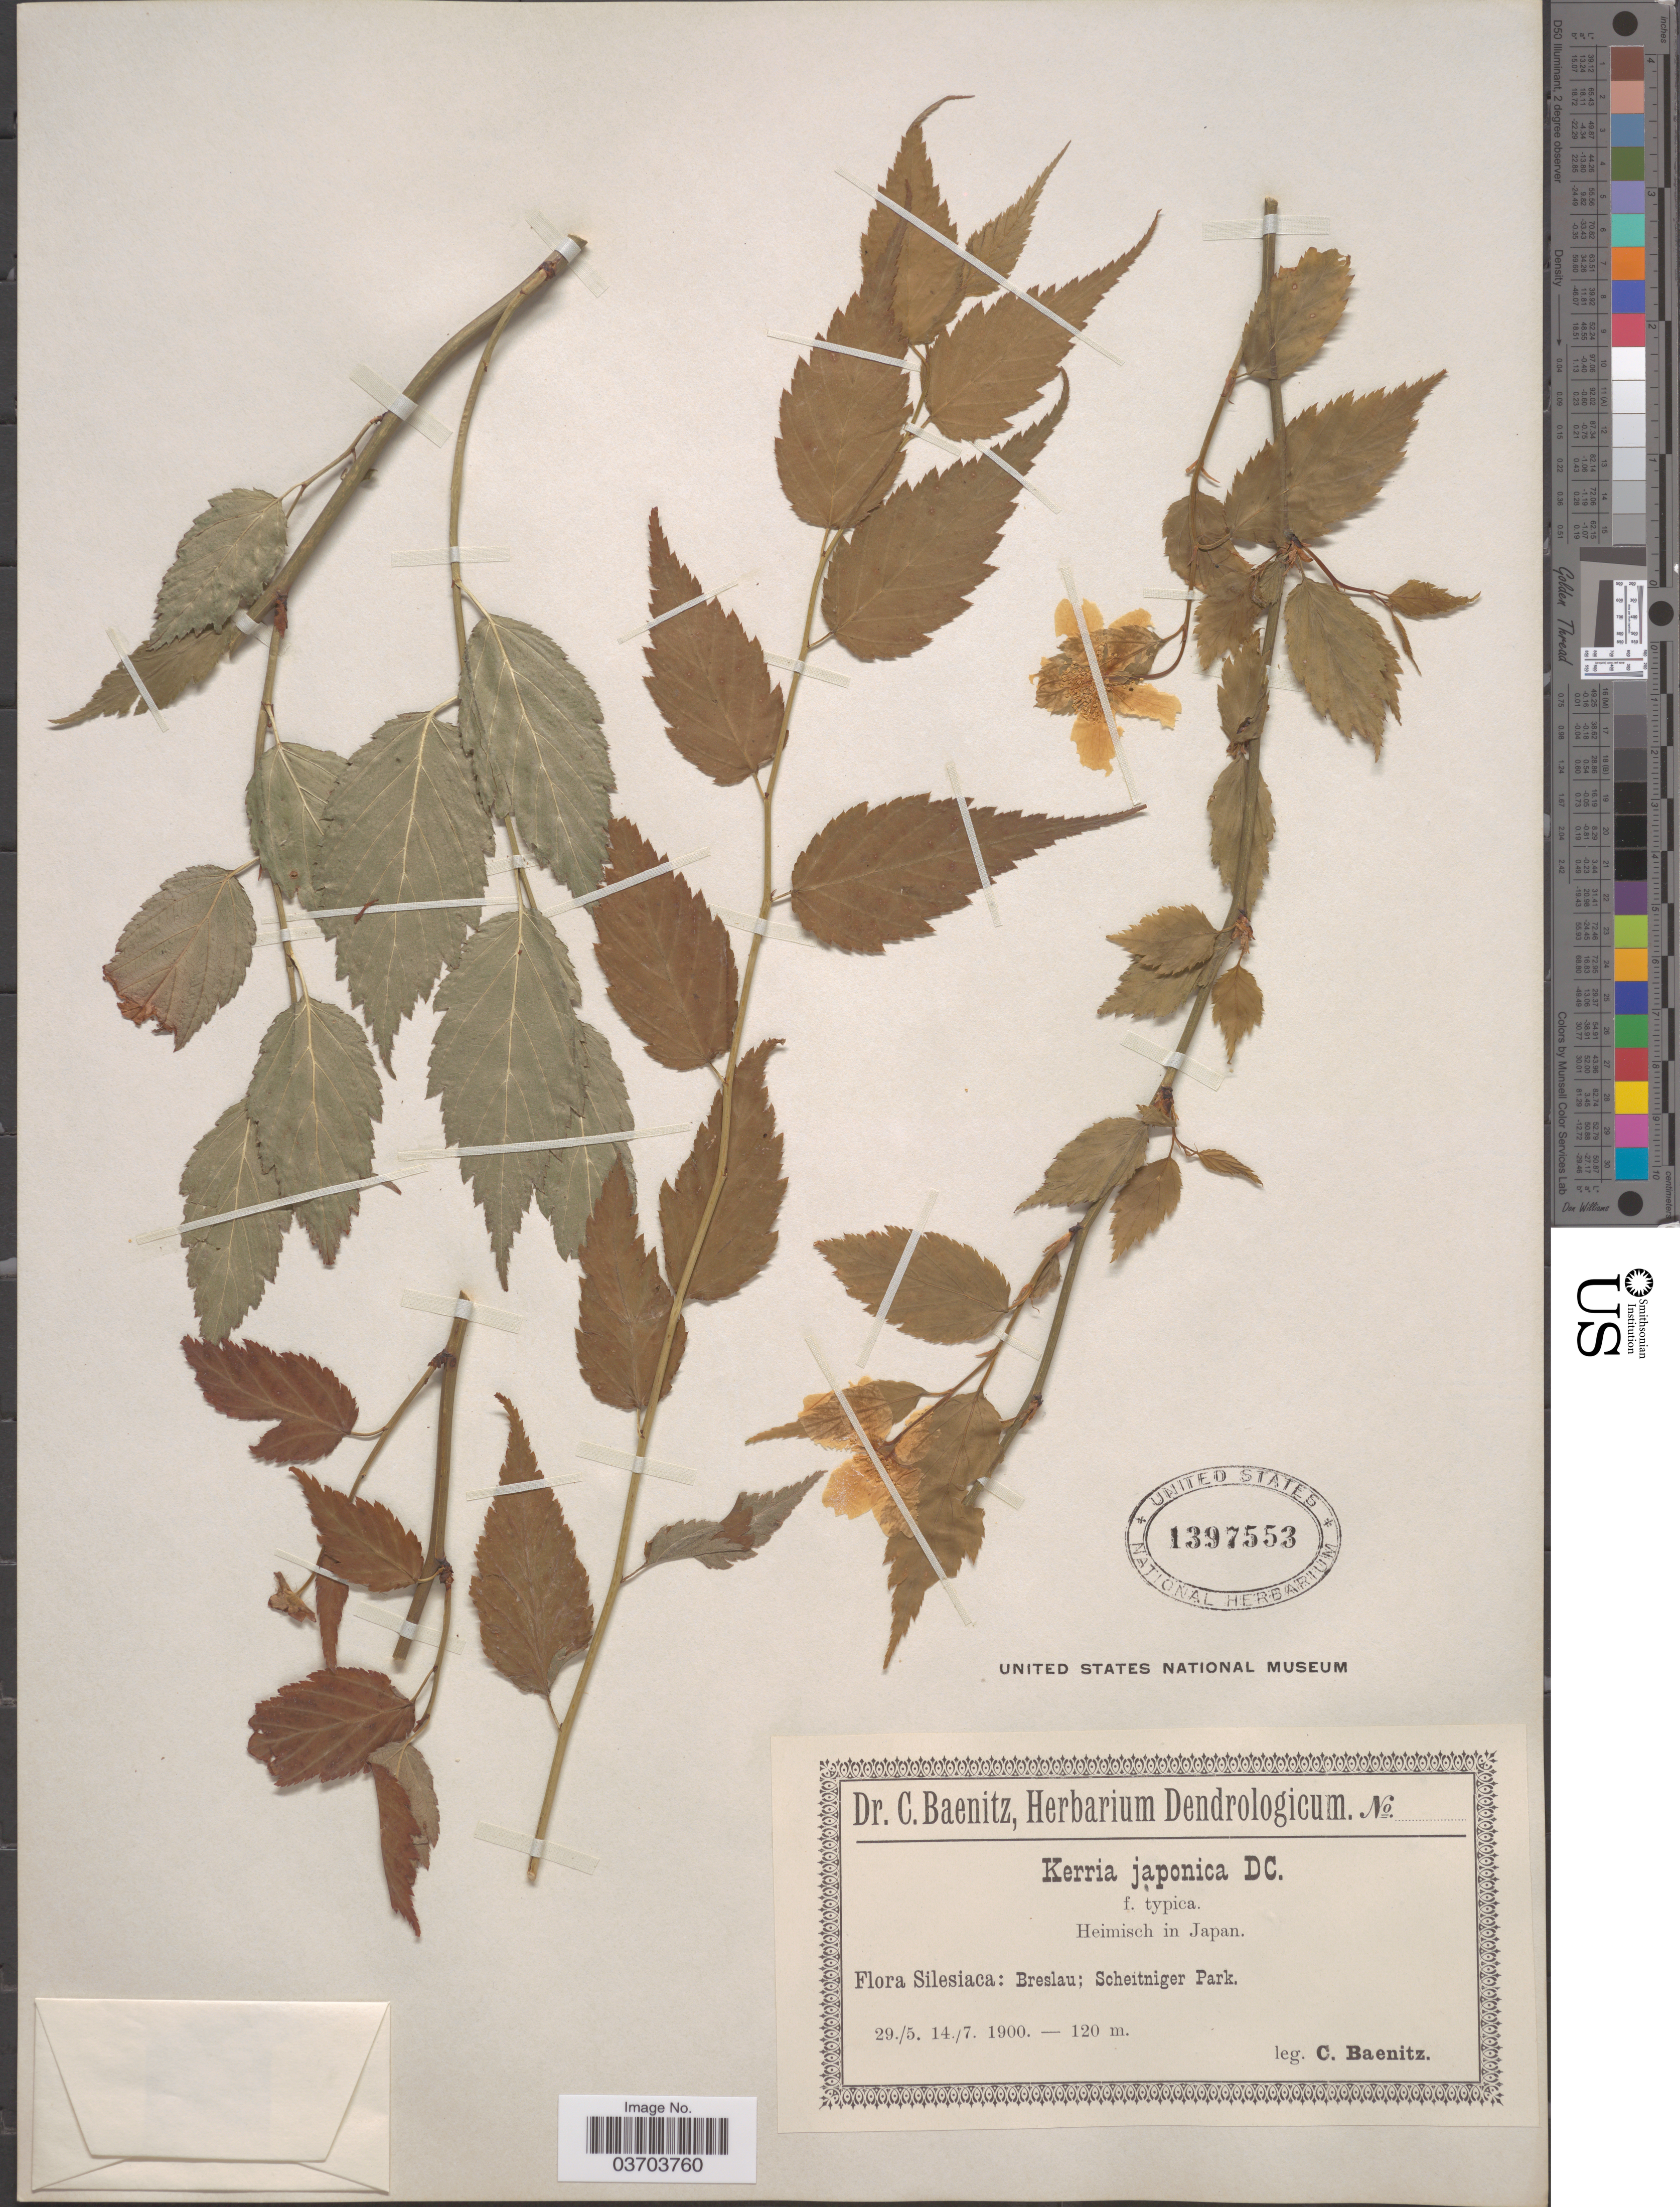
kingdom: Plantae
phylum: Tracheophyta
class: Magnoliopsida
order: Rosales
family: Rosaceae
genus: Kerria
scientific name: Kerria japonica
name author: (L.) DC.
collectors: C. G. Baenitz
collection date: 1900-05-29/1900-07-14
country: Poland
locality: Silesiaca: Breslau; Scheitniger Park.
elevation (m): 120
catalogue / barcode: US 1397553